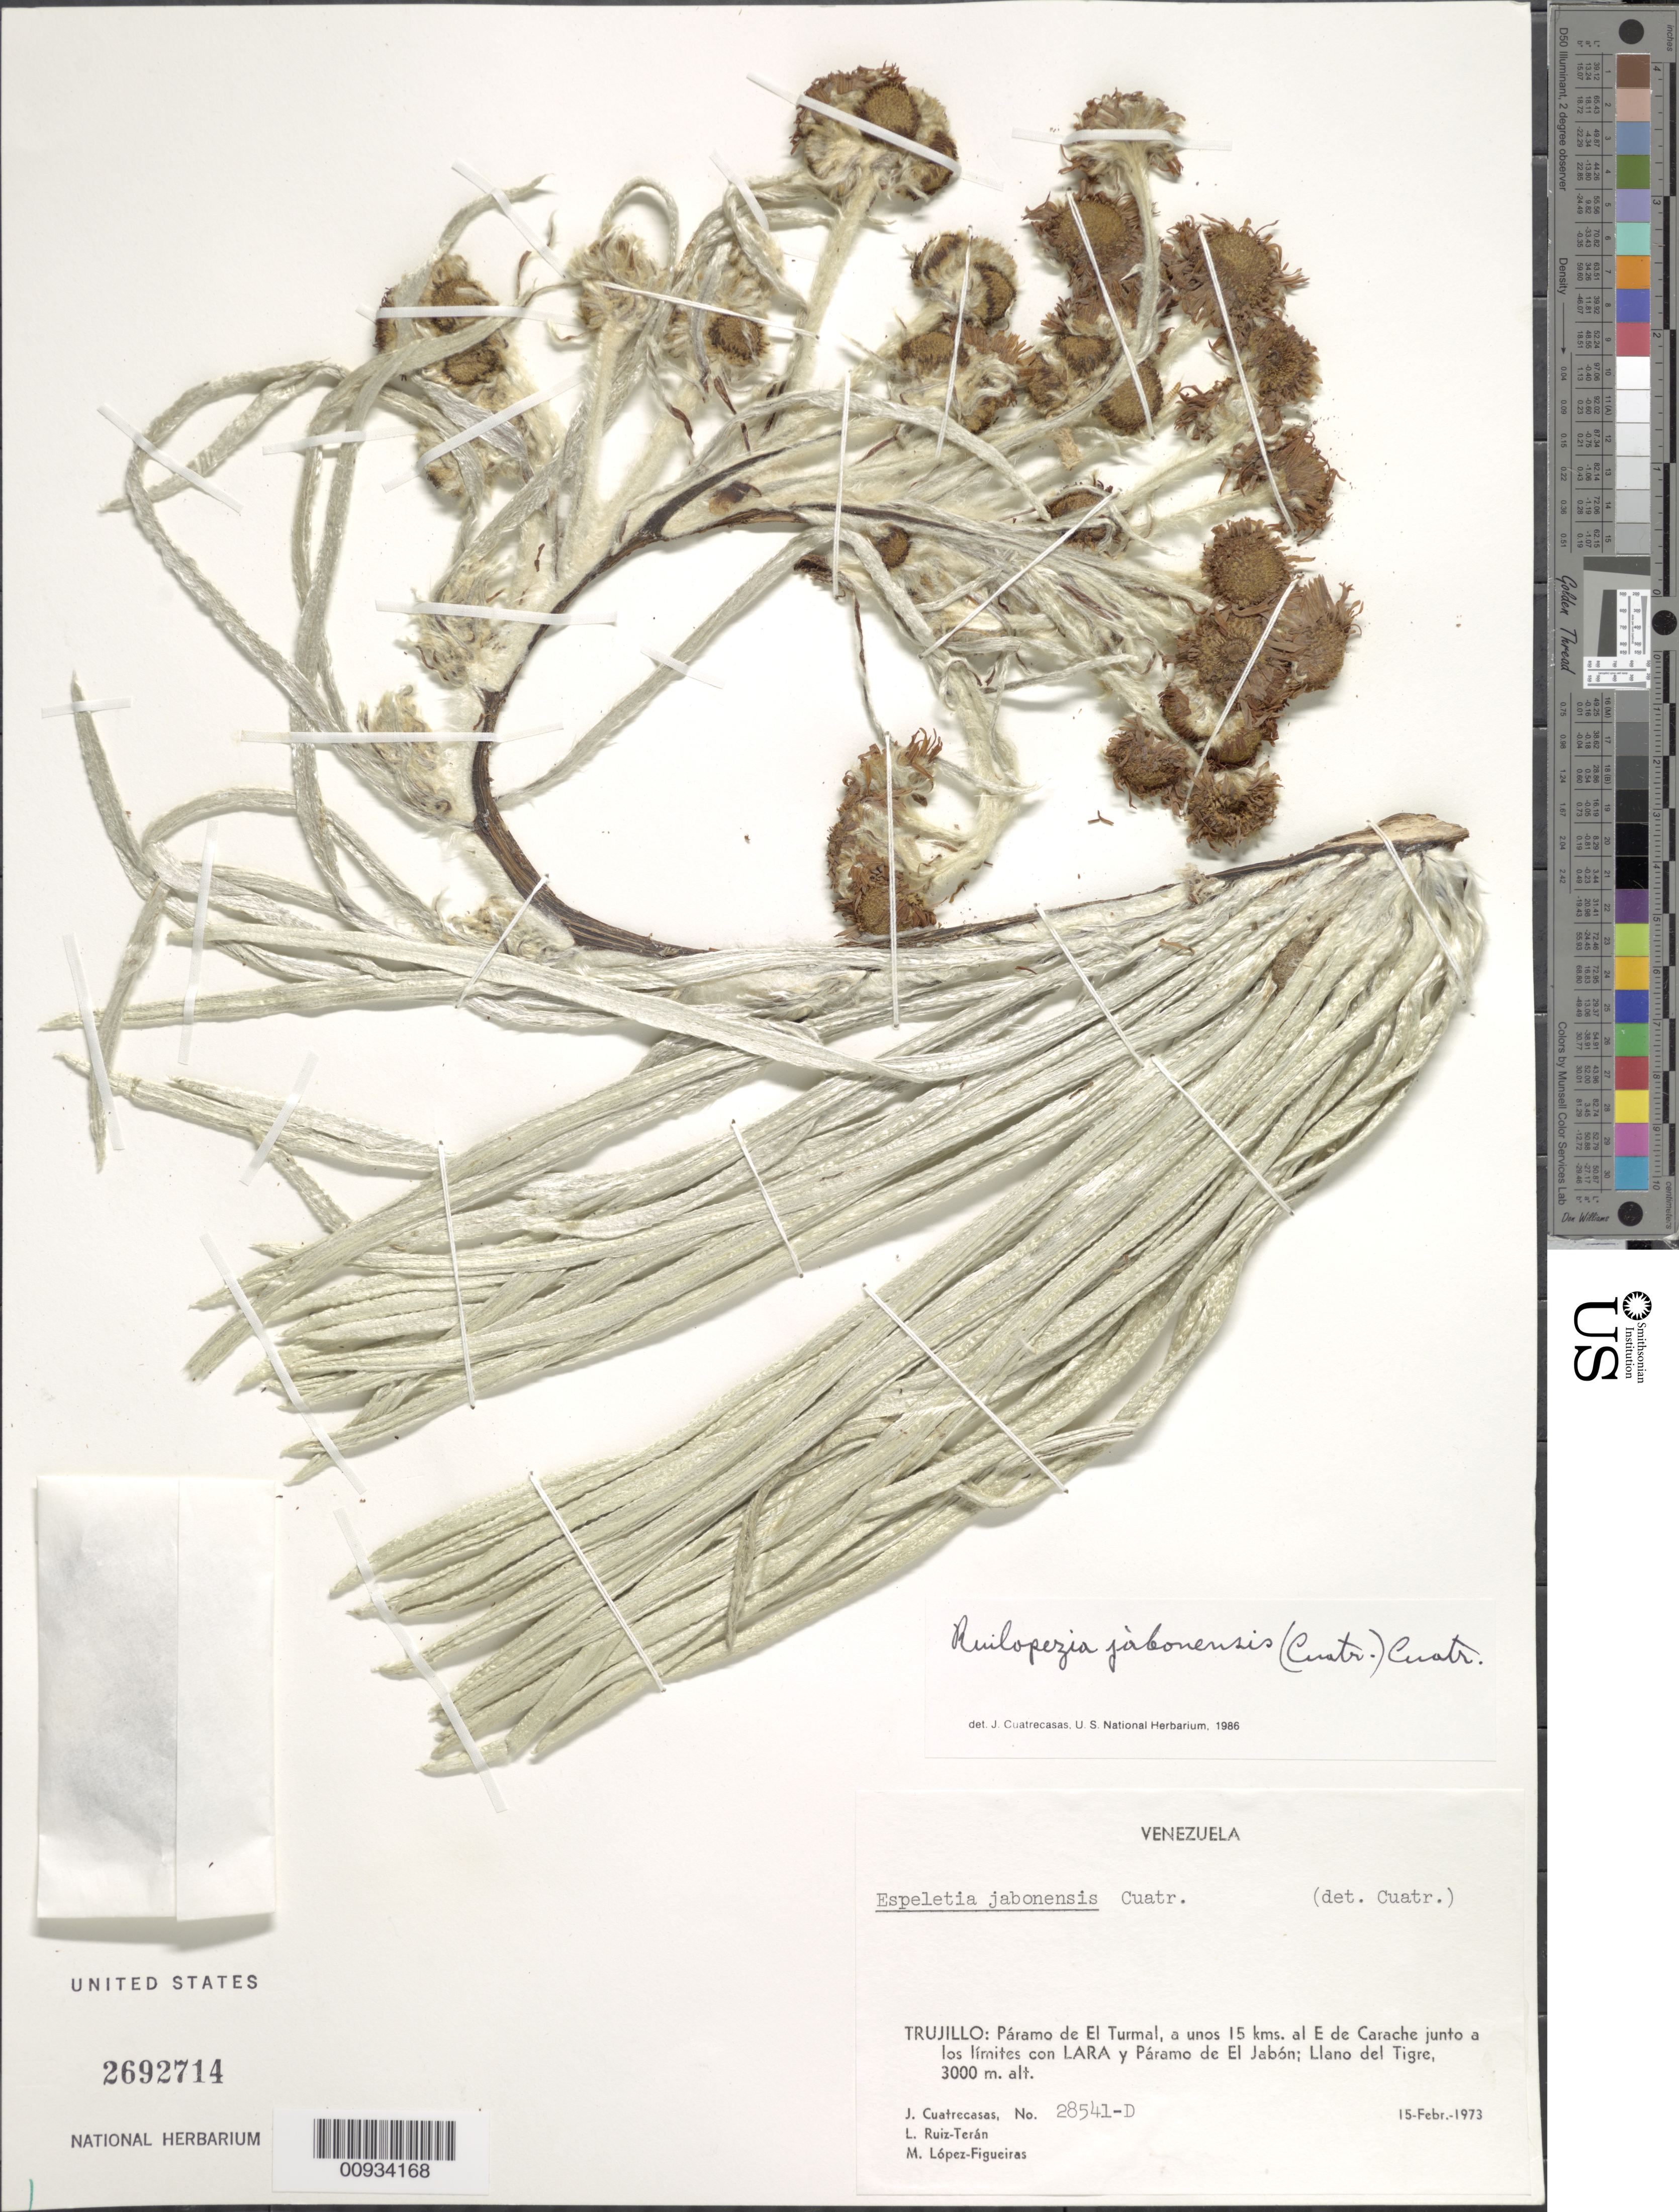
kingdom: Plantae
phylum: Tracheophyta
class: Magnoliopsida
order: Asterales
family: Asteraceae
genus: Ruilopezia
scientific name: Ruilopezia jabonensis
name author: (Cuatrec.) Cuatrec.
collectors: J. Cuatrecasas, L. E. Ruíz-Terán & M. López Figueiras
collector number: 28541-D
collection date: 1973-02-15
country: Venezuela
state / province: Trujillo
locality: Paramo de El Turmal, a unos 15 kms al E de Carache junto a los limites con Lara y Paramo de El Jabon, Llano del Tigre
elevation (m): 3000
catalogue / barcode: US 2692714